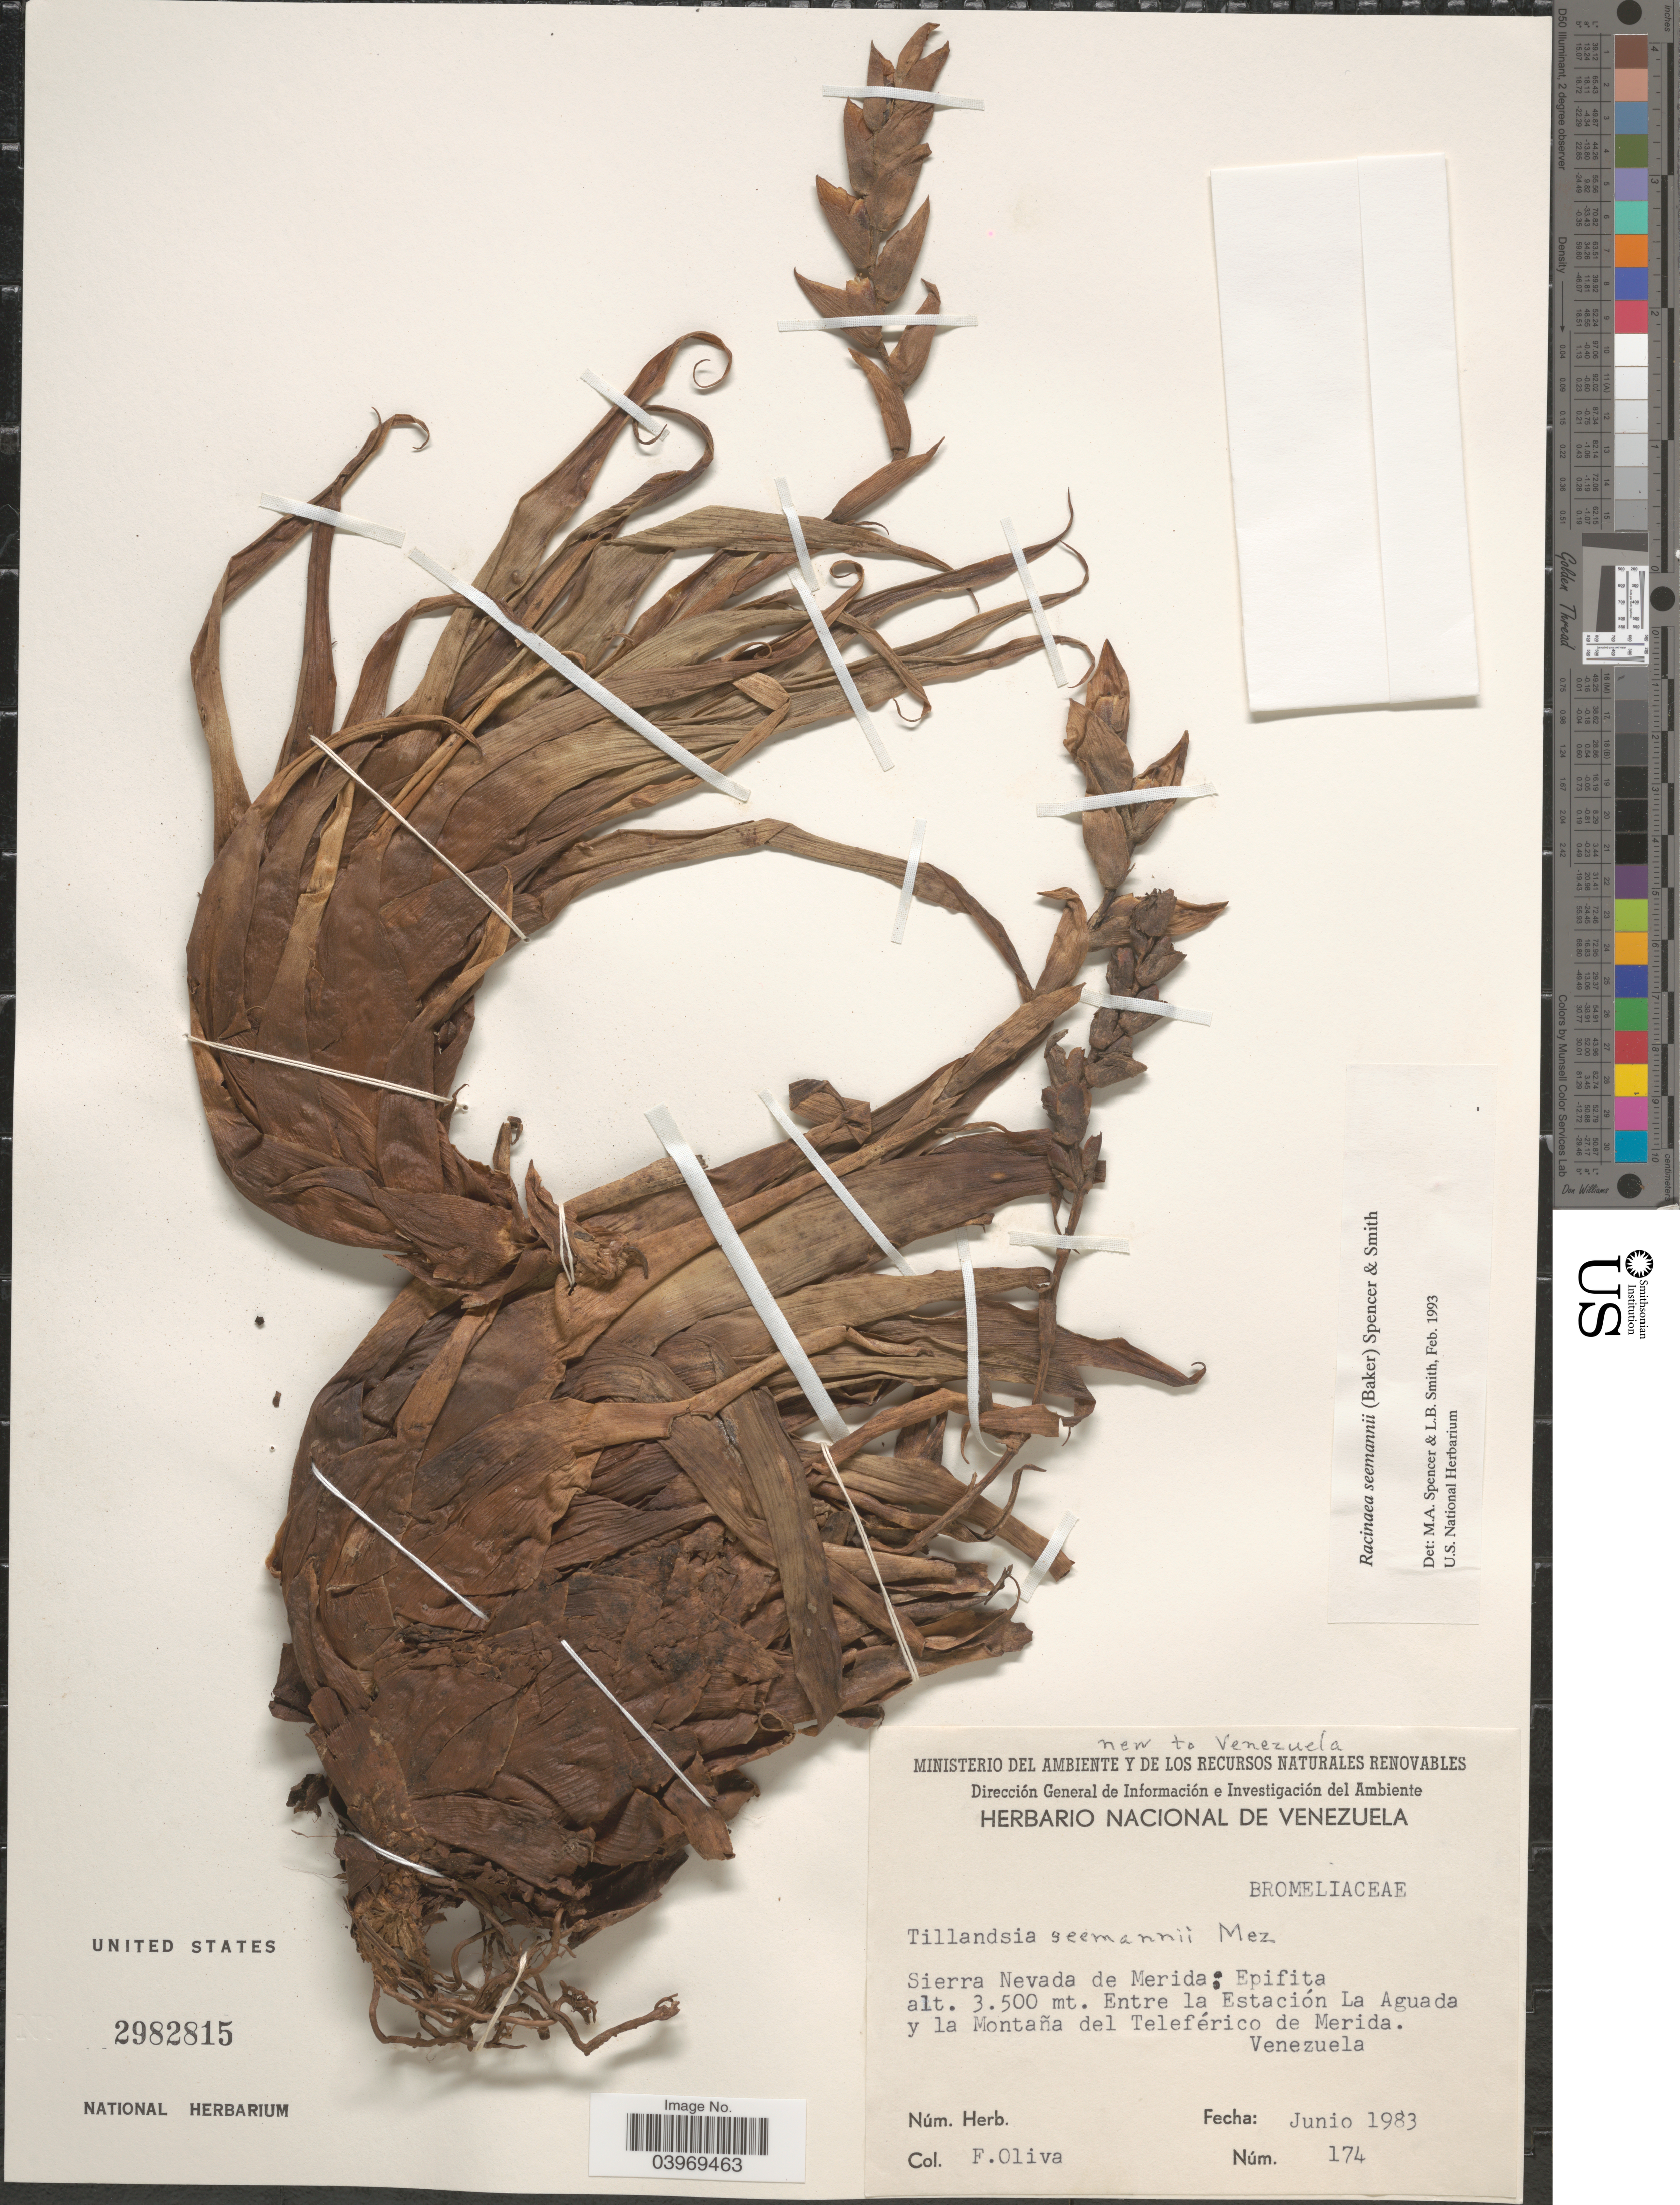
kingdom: Plantae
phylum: Tracheophyta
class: Liliopsida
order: Poales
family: Bromeliaceae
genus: Racinaea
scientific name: Racinaea seemannii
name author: (Baker) M.A. Spencer & L.B. Sm.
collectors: F. Oliva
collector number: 174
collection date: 1983-06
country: Venezuela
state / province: Merida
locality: Sierra Nevada de Merida. Entre La Estación La Aguada y la Montaña del Teleférico de Merida.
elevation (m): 3500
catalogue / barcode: US 2982815